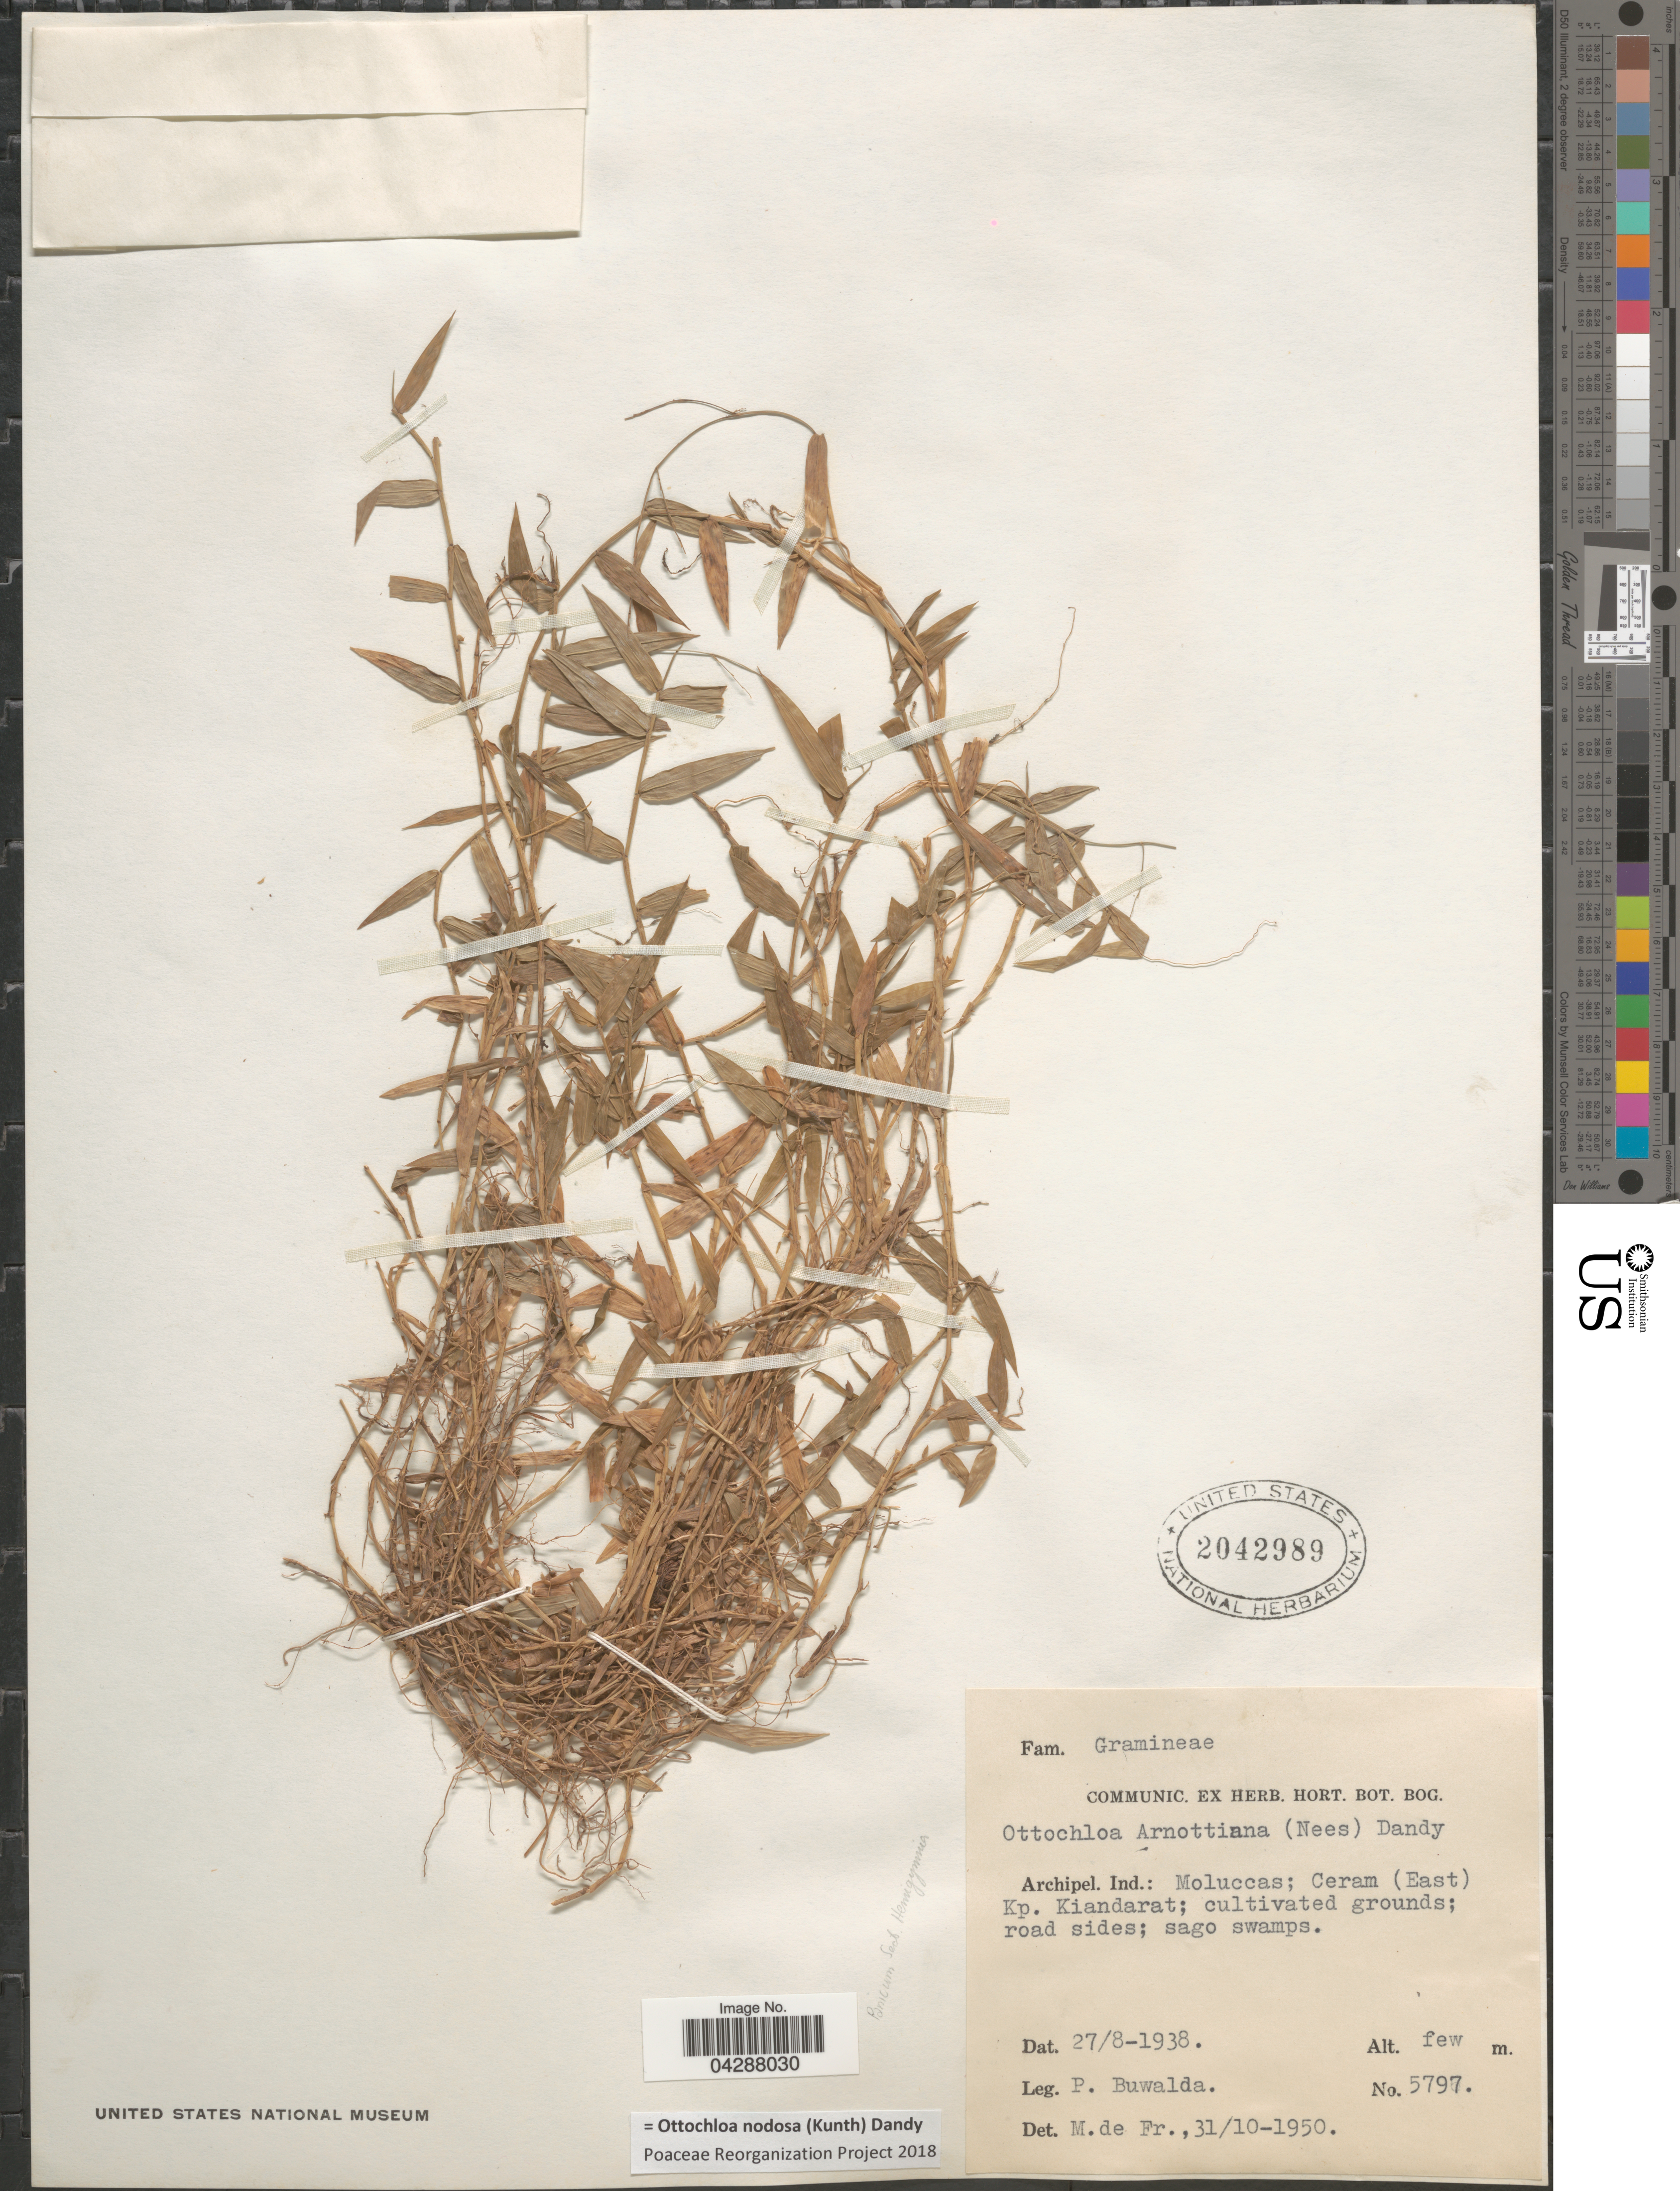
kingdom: Plantae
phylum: Tracheophyta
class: Liliopsida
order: Poales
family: Poaceae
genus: Ottochloa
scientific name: Ottochloa nodosa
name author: (Kunth) Dandy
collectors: P. Buwalda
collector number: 5797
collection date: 1938-08-27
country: Indonesia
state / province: Maluku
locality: Archipel. Ind.: Moluccas; Ceram (East) Kp. Kiandarat.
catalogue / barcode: US 2042989